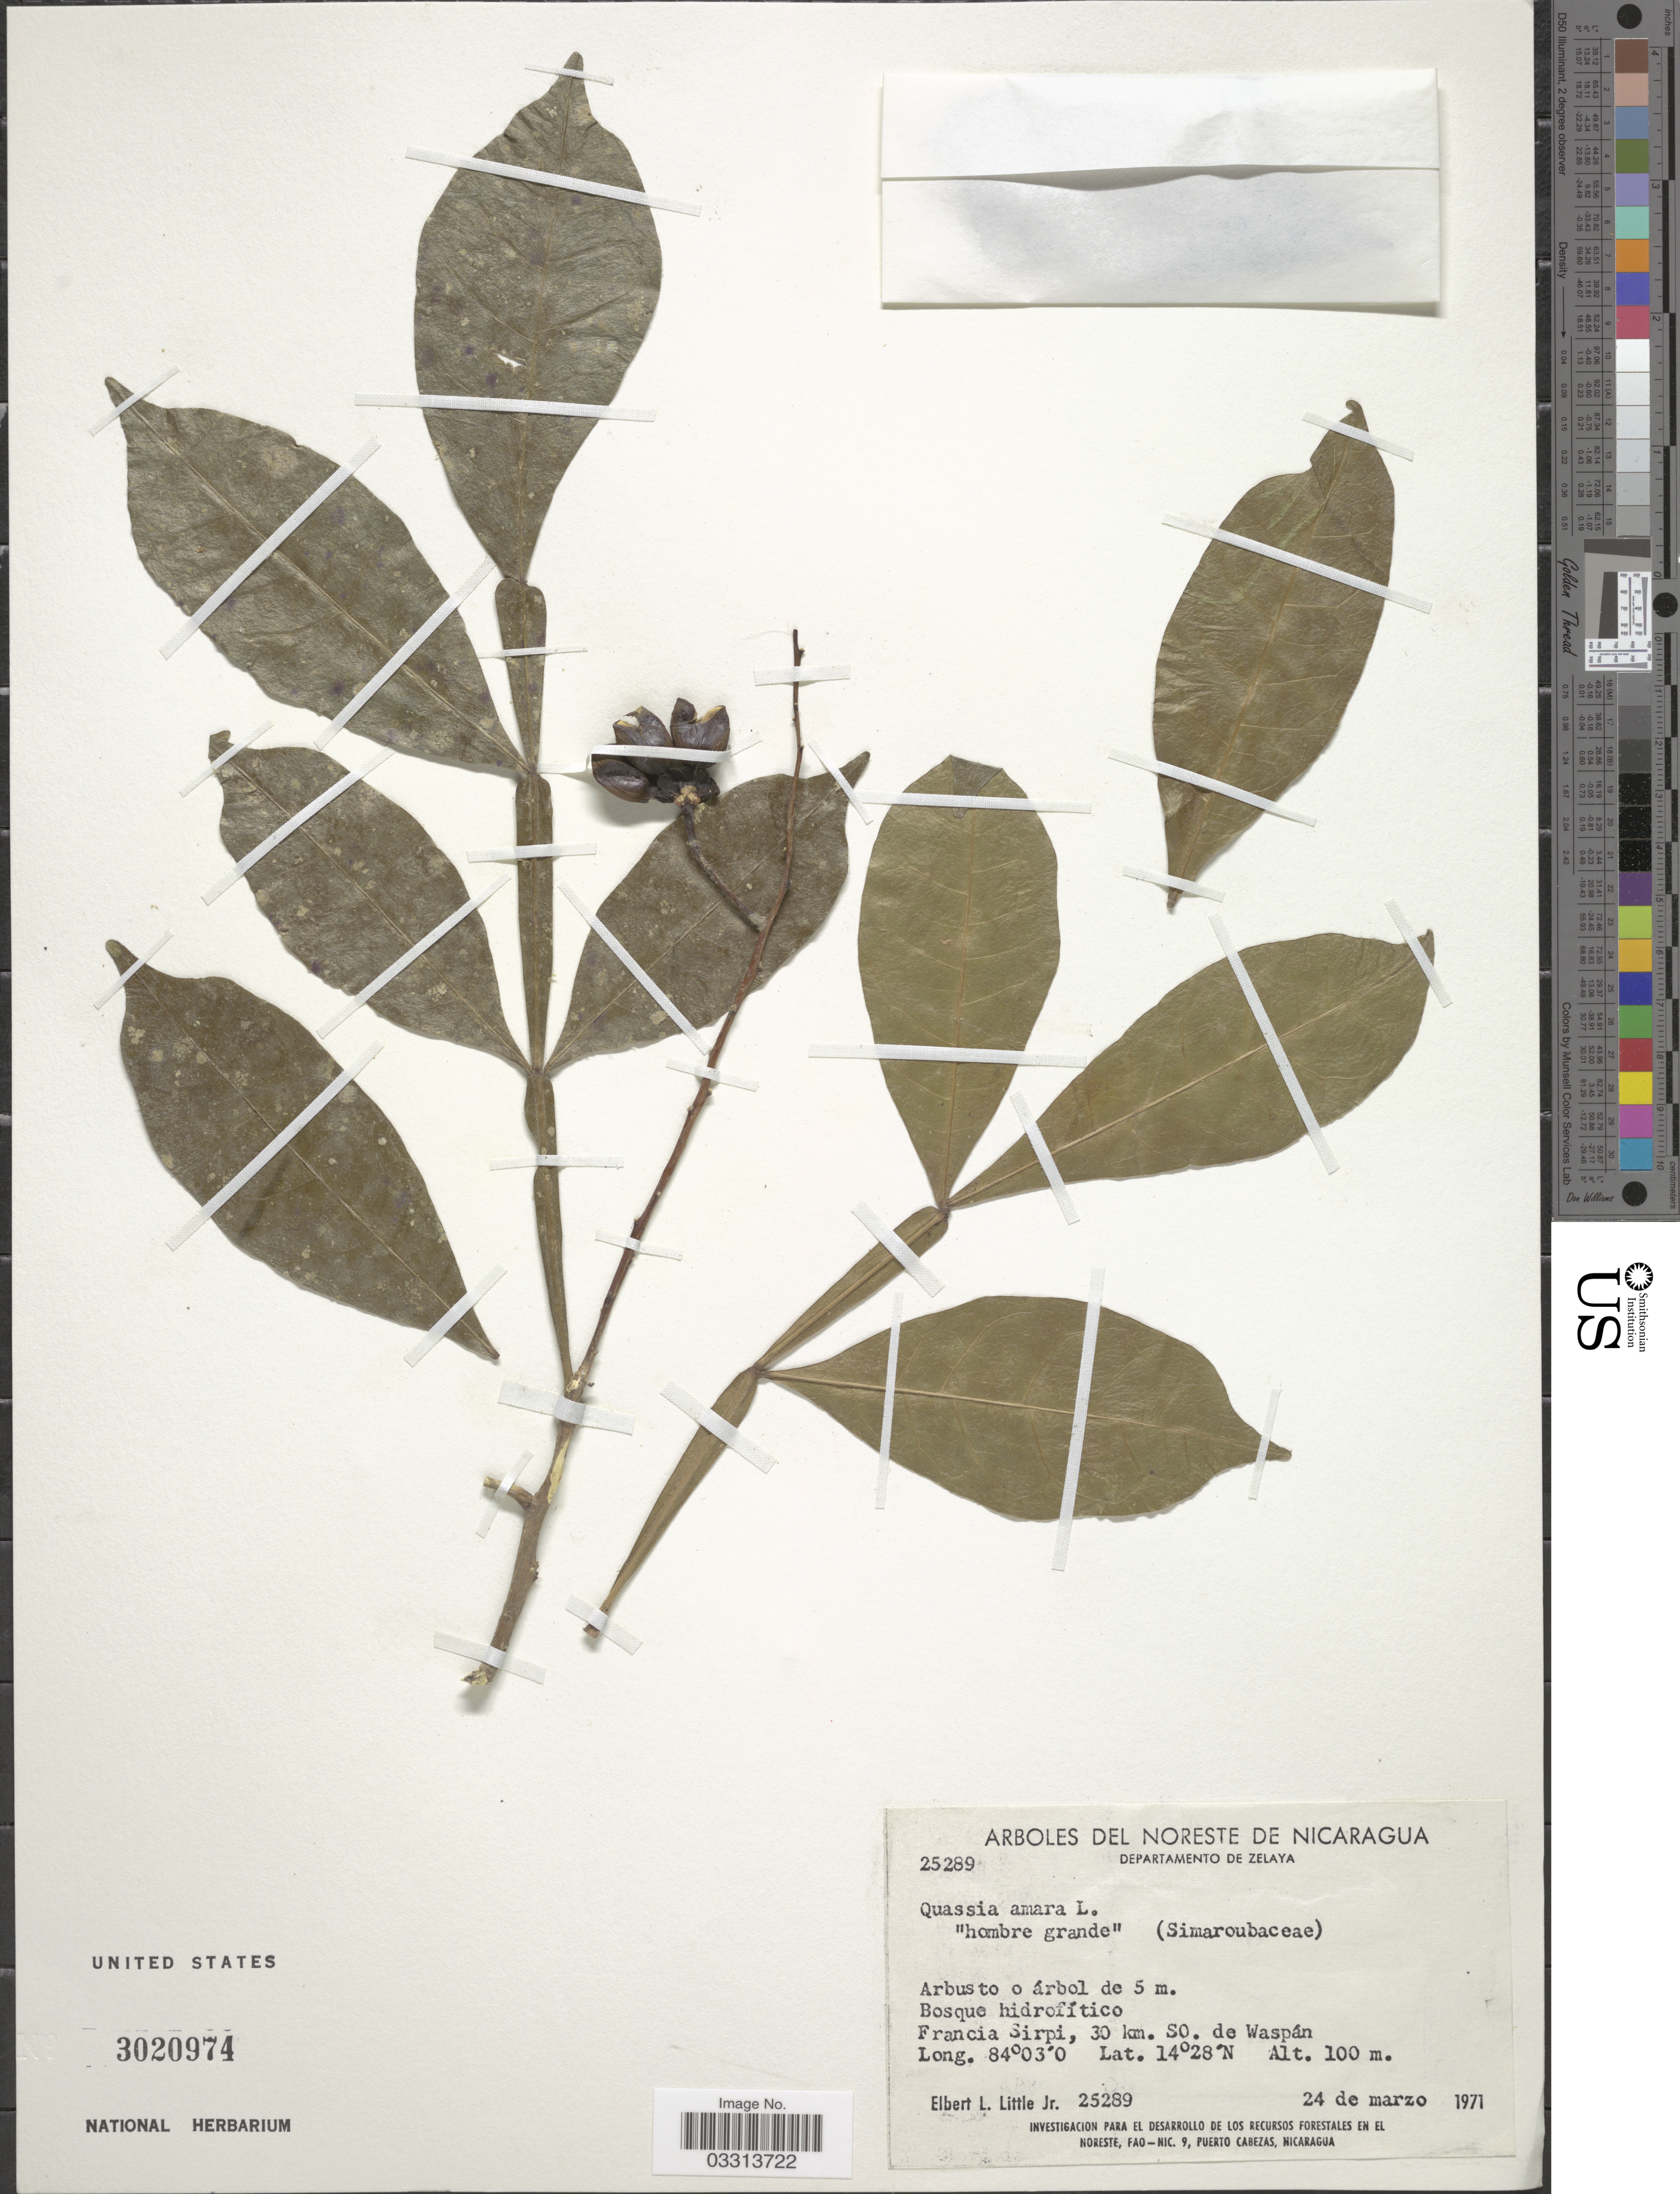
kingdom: Plantae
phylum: Tracheophyta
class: Magnoliopsida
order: Sapindales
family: Simaroubaceae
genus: Quassia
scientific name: Quassia amara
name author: L.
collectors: E. L. Little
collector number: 25289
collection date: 1971-03-24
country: Nicaragua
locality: Norste de Nicaragua, Departamento de Zelaya, Francia Sirpi, 30 km. SO. de Waspán.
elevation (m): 100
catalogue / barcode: US 3020974